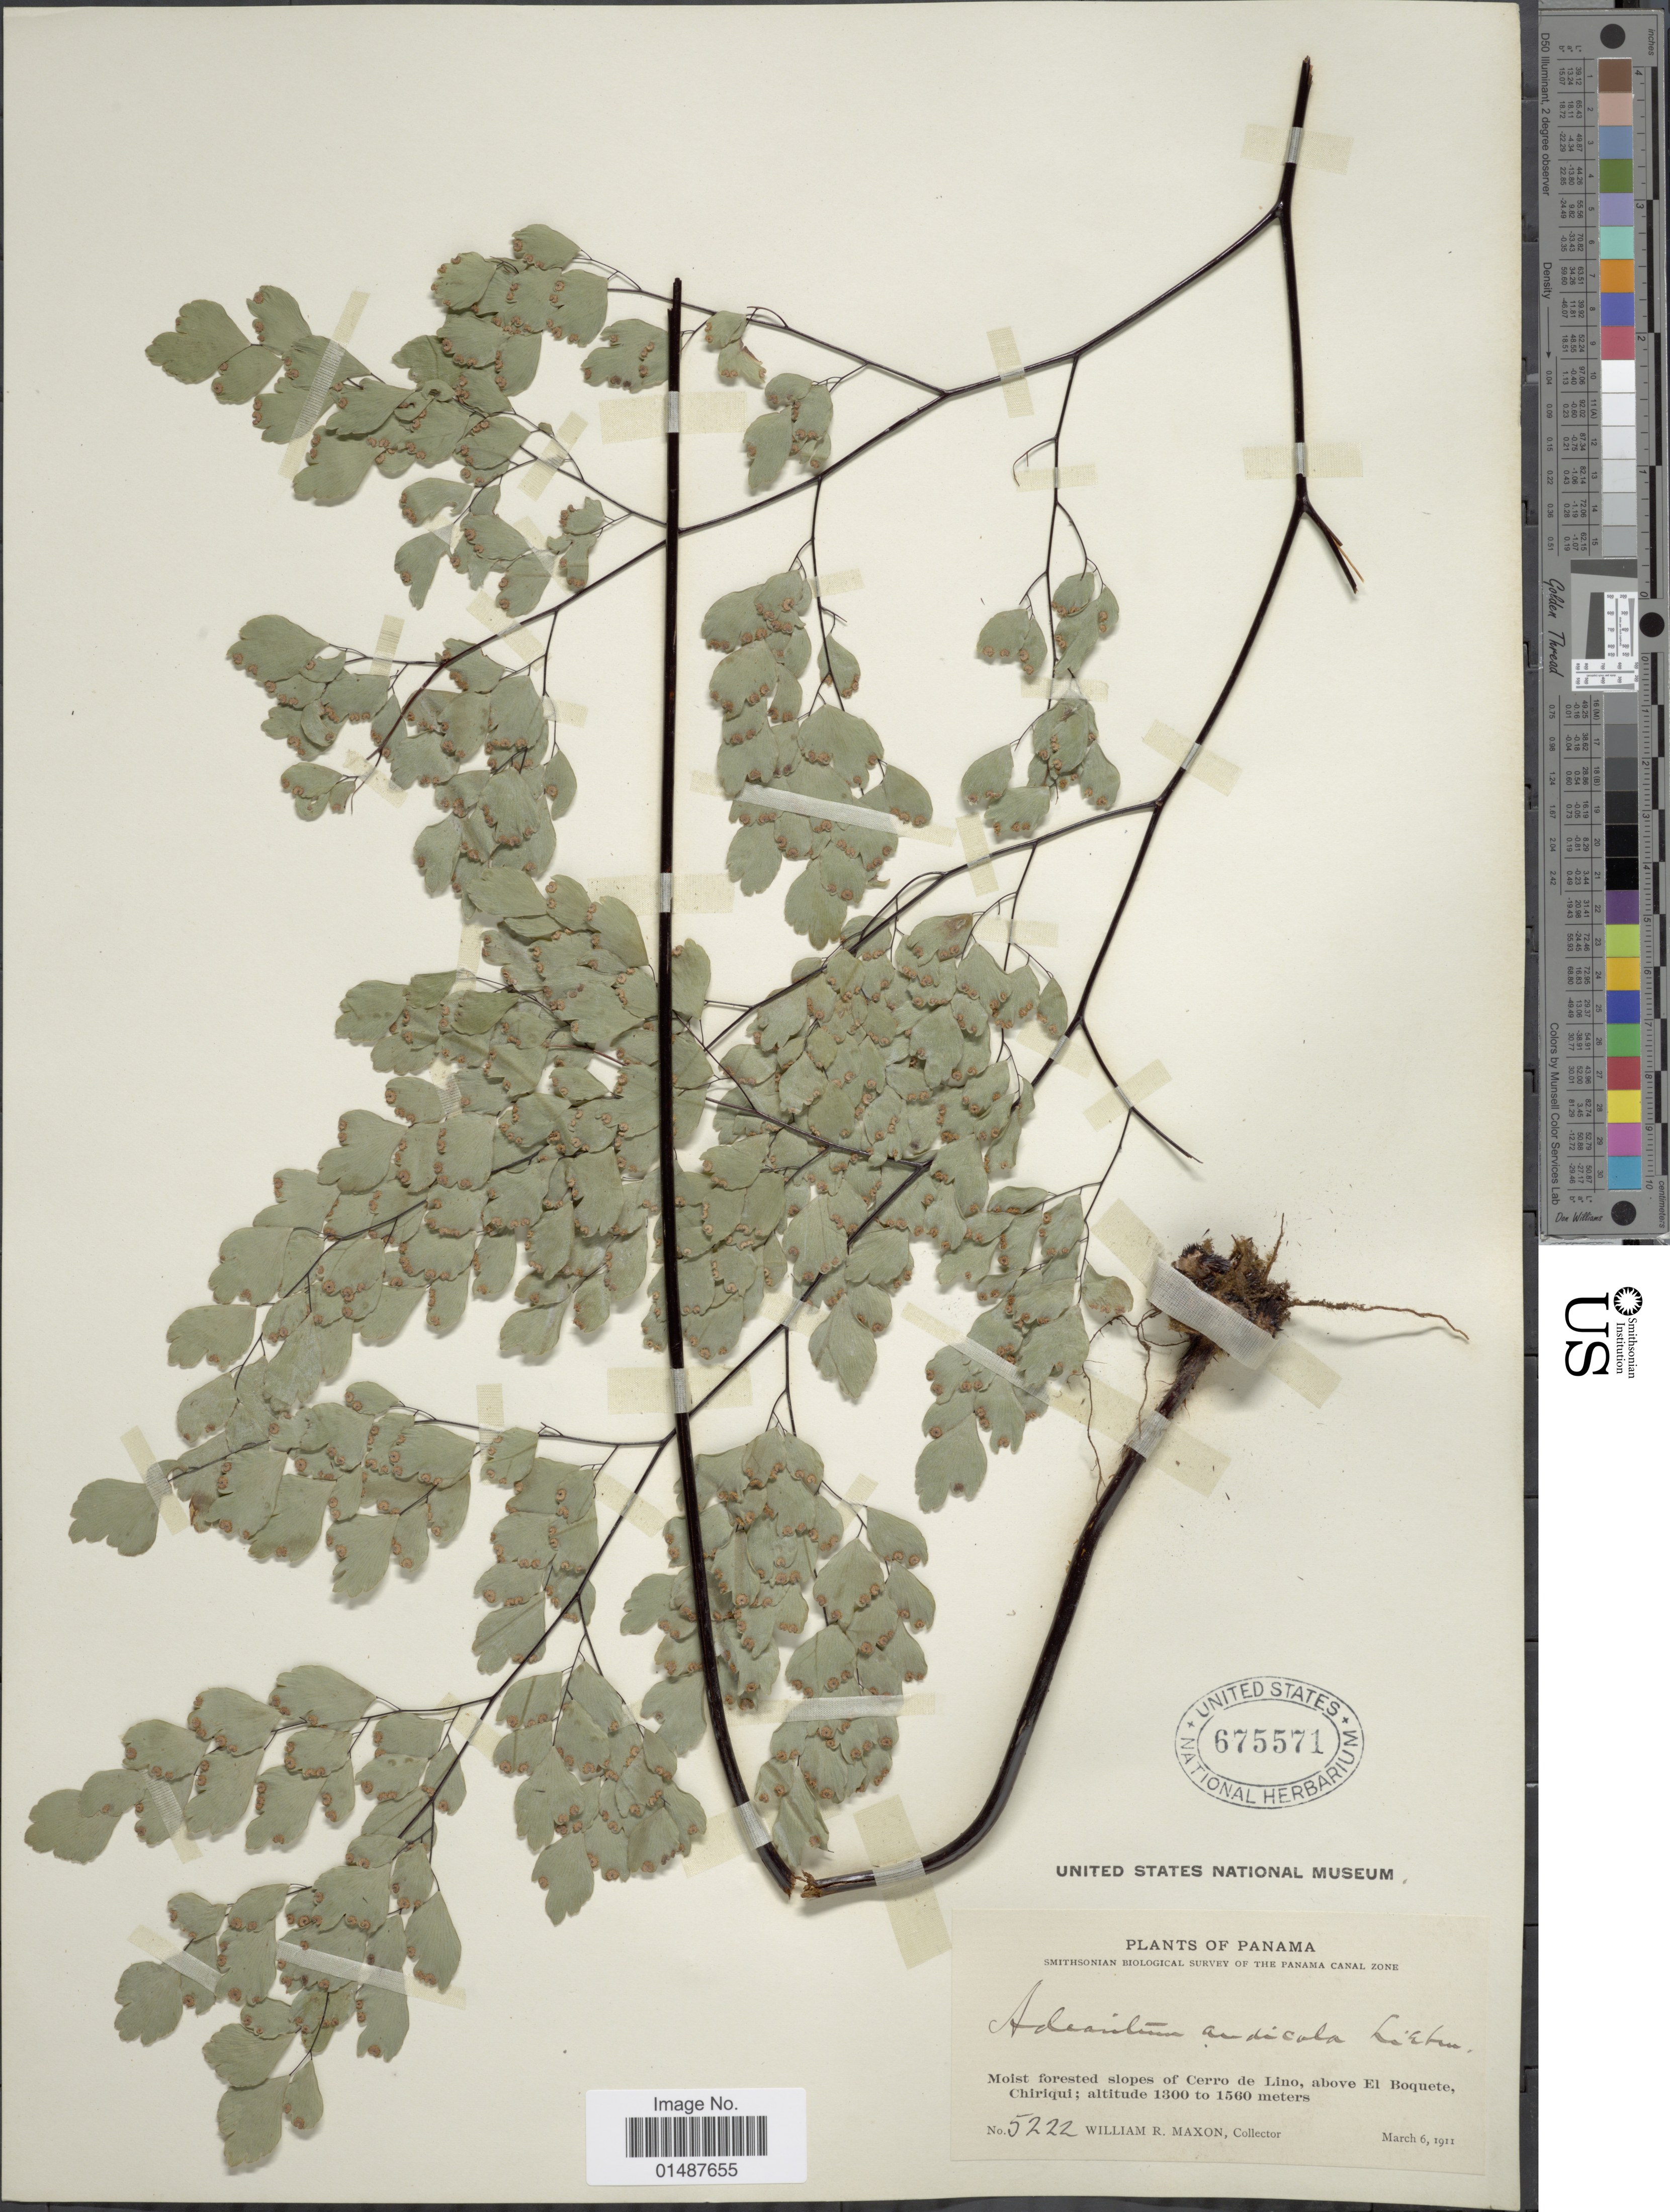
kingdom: Plantae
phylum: Tracheophyta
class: Polypodiopsida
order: Polypodiales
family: Pteridaceae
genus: Adiantum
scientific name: Adiantum andicola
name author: Liebm.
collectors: W. R. Maxon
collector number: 5222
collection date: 1911-03-06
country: Panama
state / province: Chiriqui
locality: Moist forested slopes of cerro de Lino, above El boquete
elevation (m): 1300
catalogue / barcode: US 675571